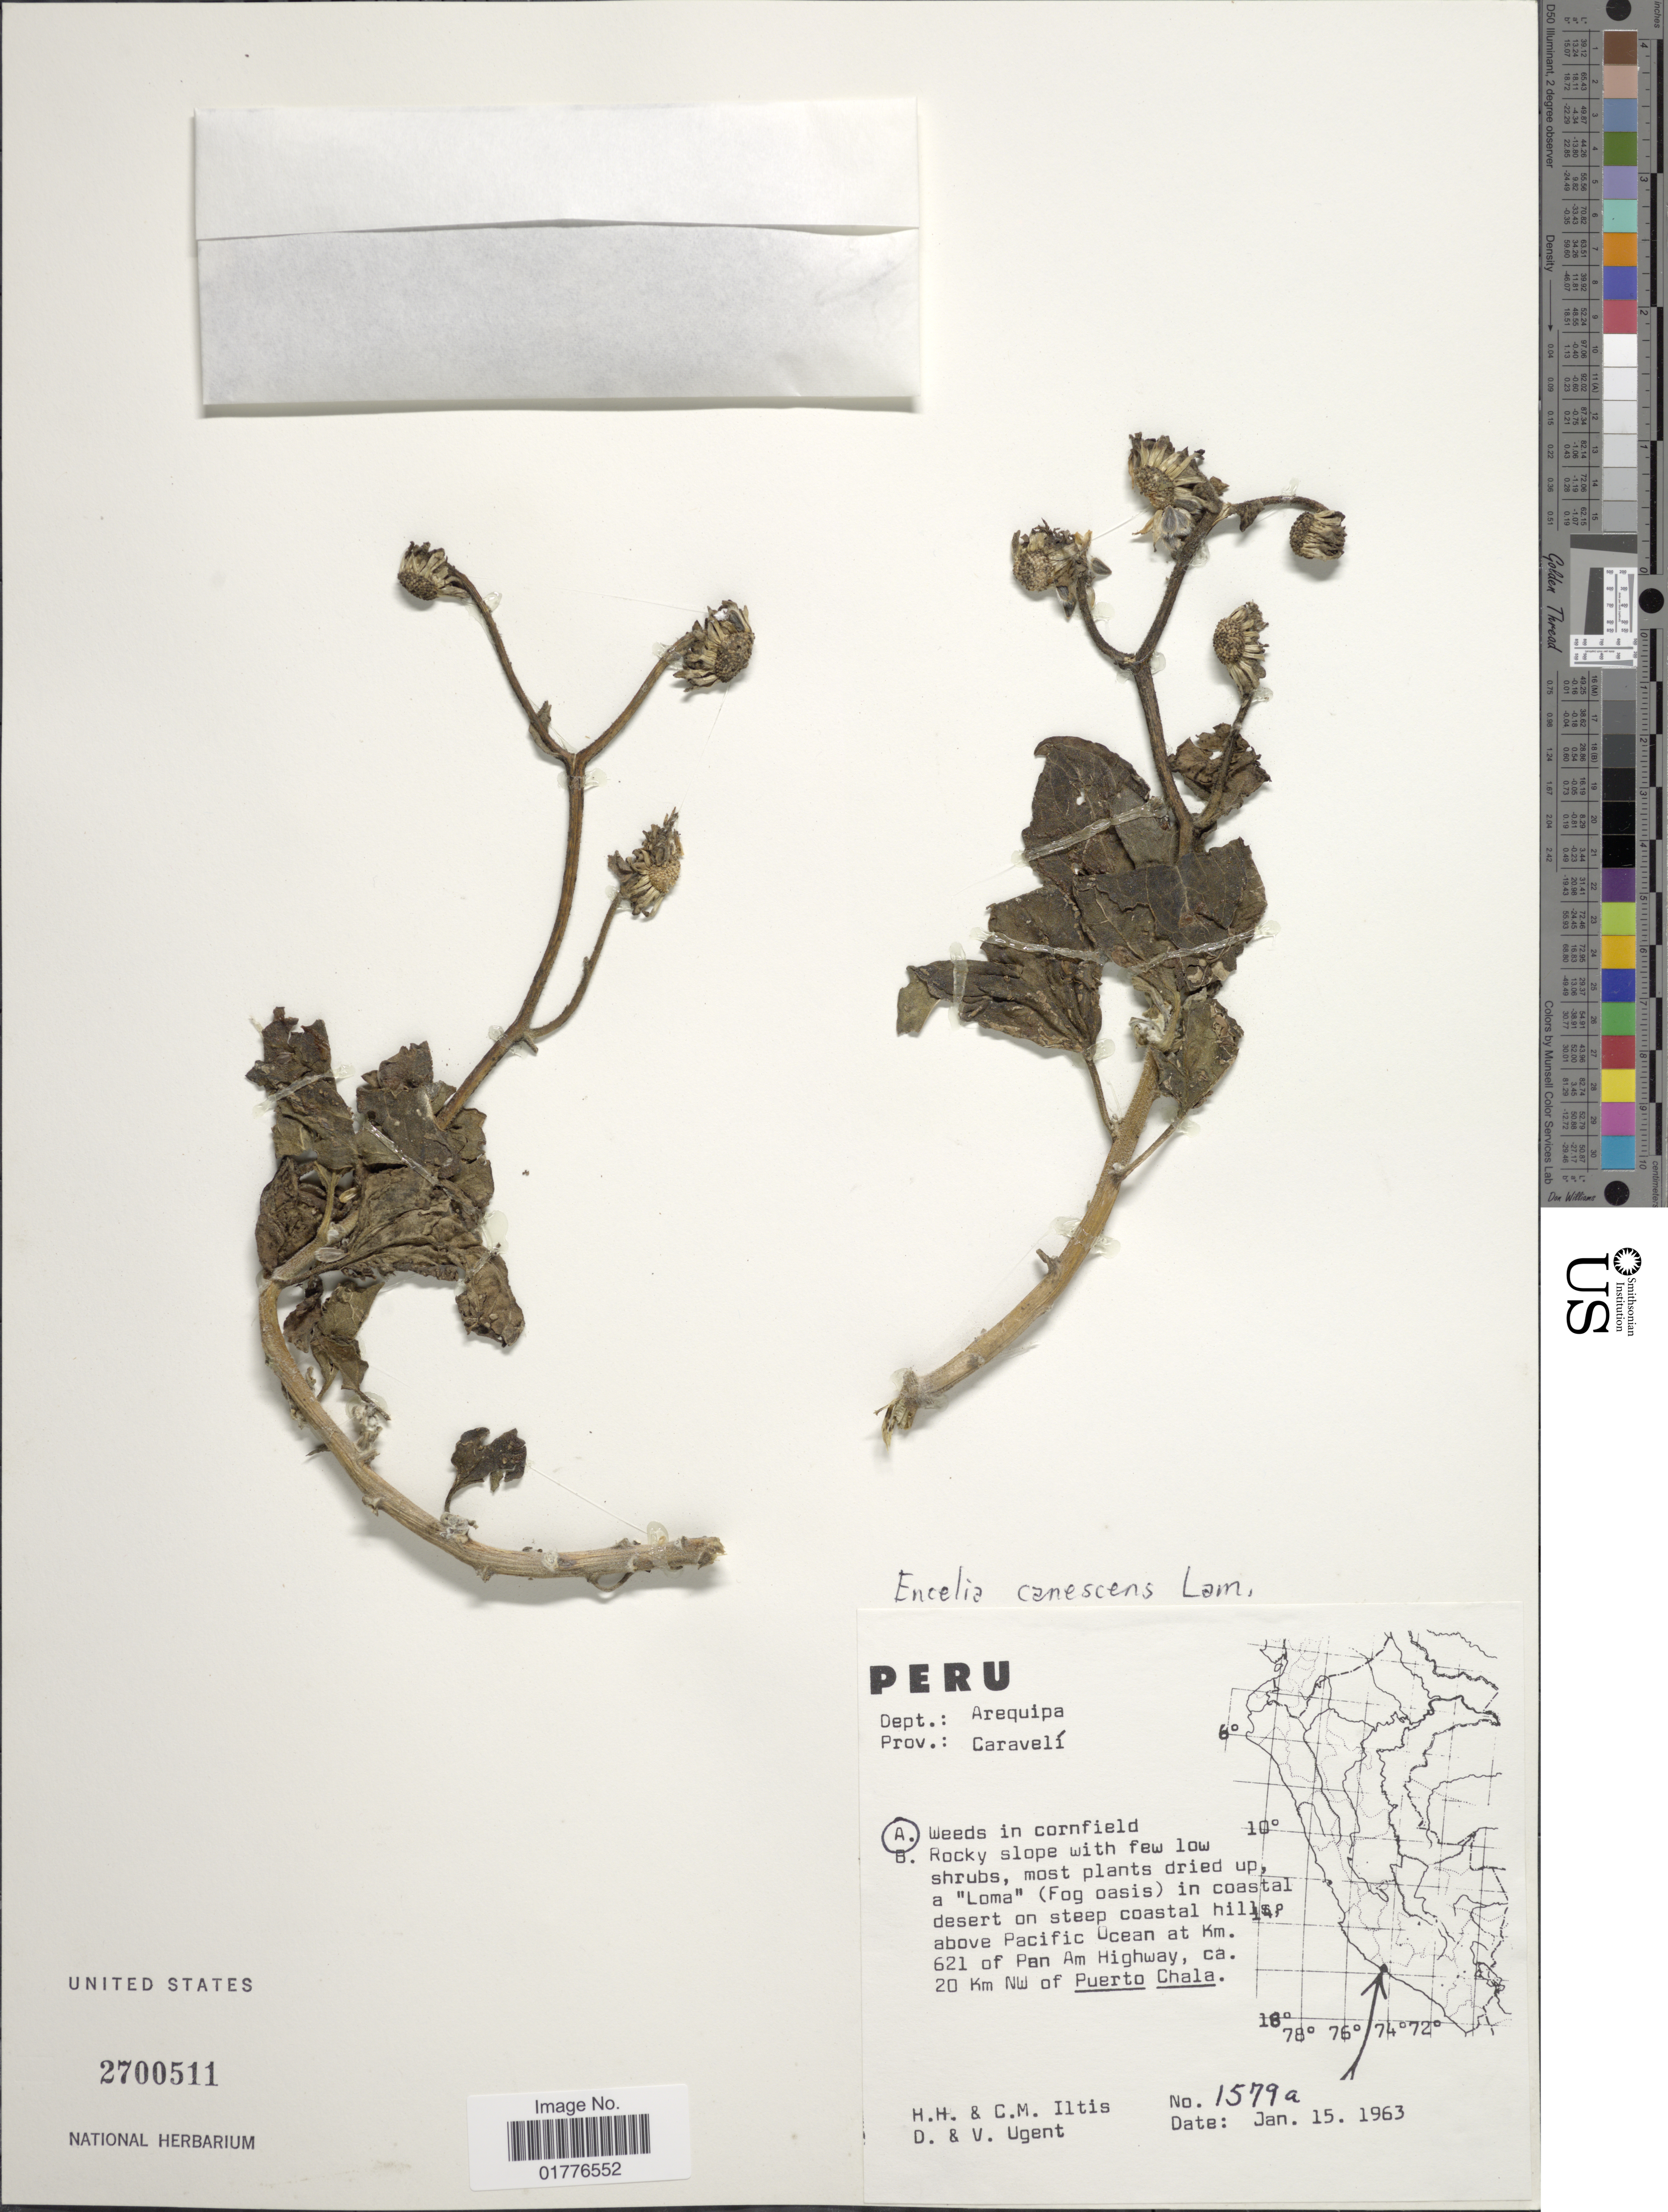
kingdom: Plantae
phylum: Tracheophyta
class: Magnoliopsida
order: Asterales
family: Asteraceae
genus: Encelia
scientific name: Encelia canescens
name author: Lam.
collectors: H. H. Iltis, C. M Iltis, D. Ugent & V. Ugent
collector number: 1579a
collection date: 1963-01-15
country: Peru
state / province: Arequipa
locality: Prov.: Caravelí.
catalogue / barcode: US 2700511